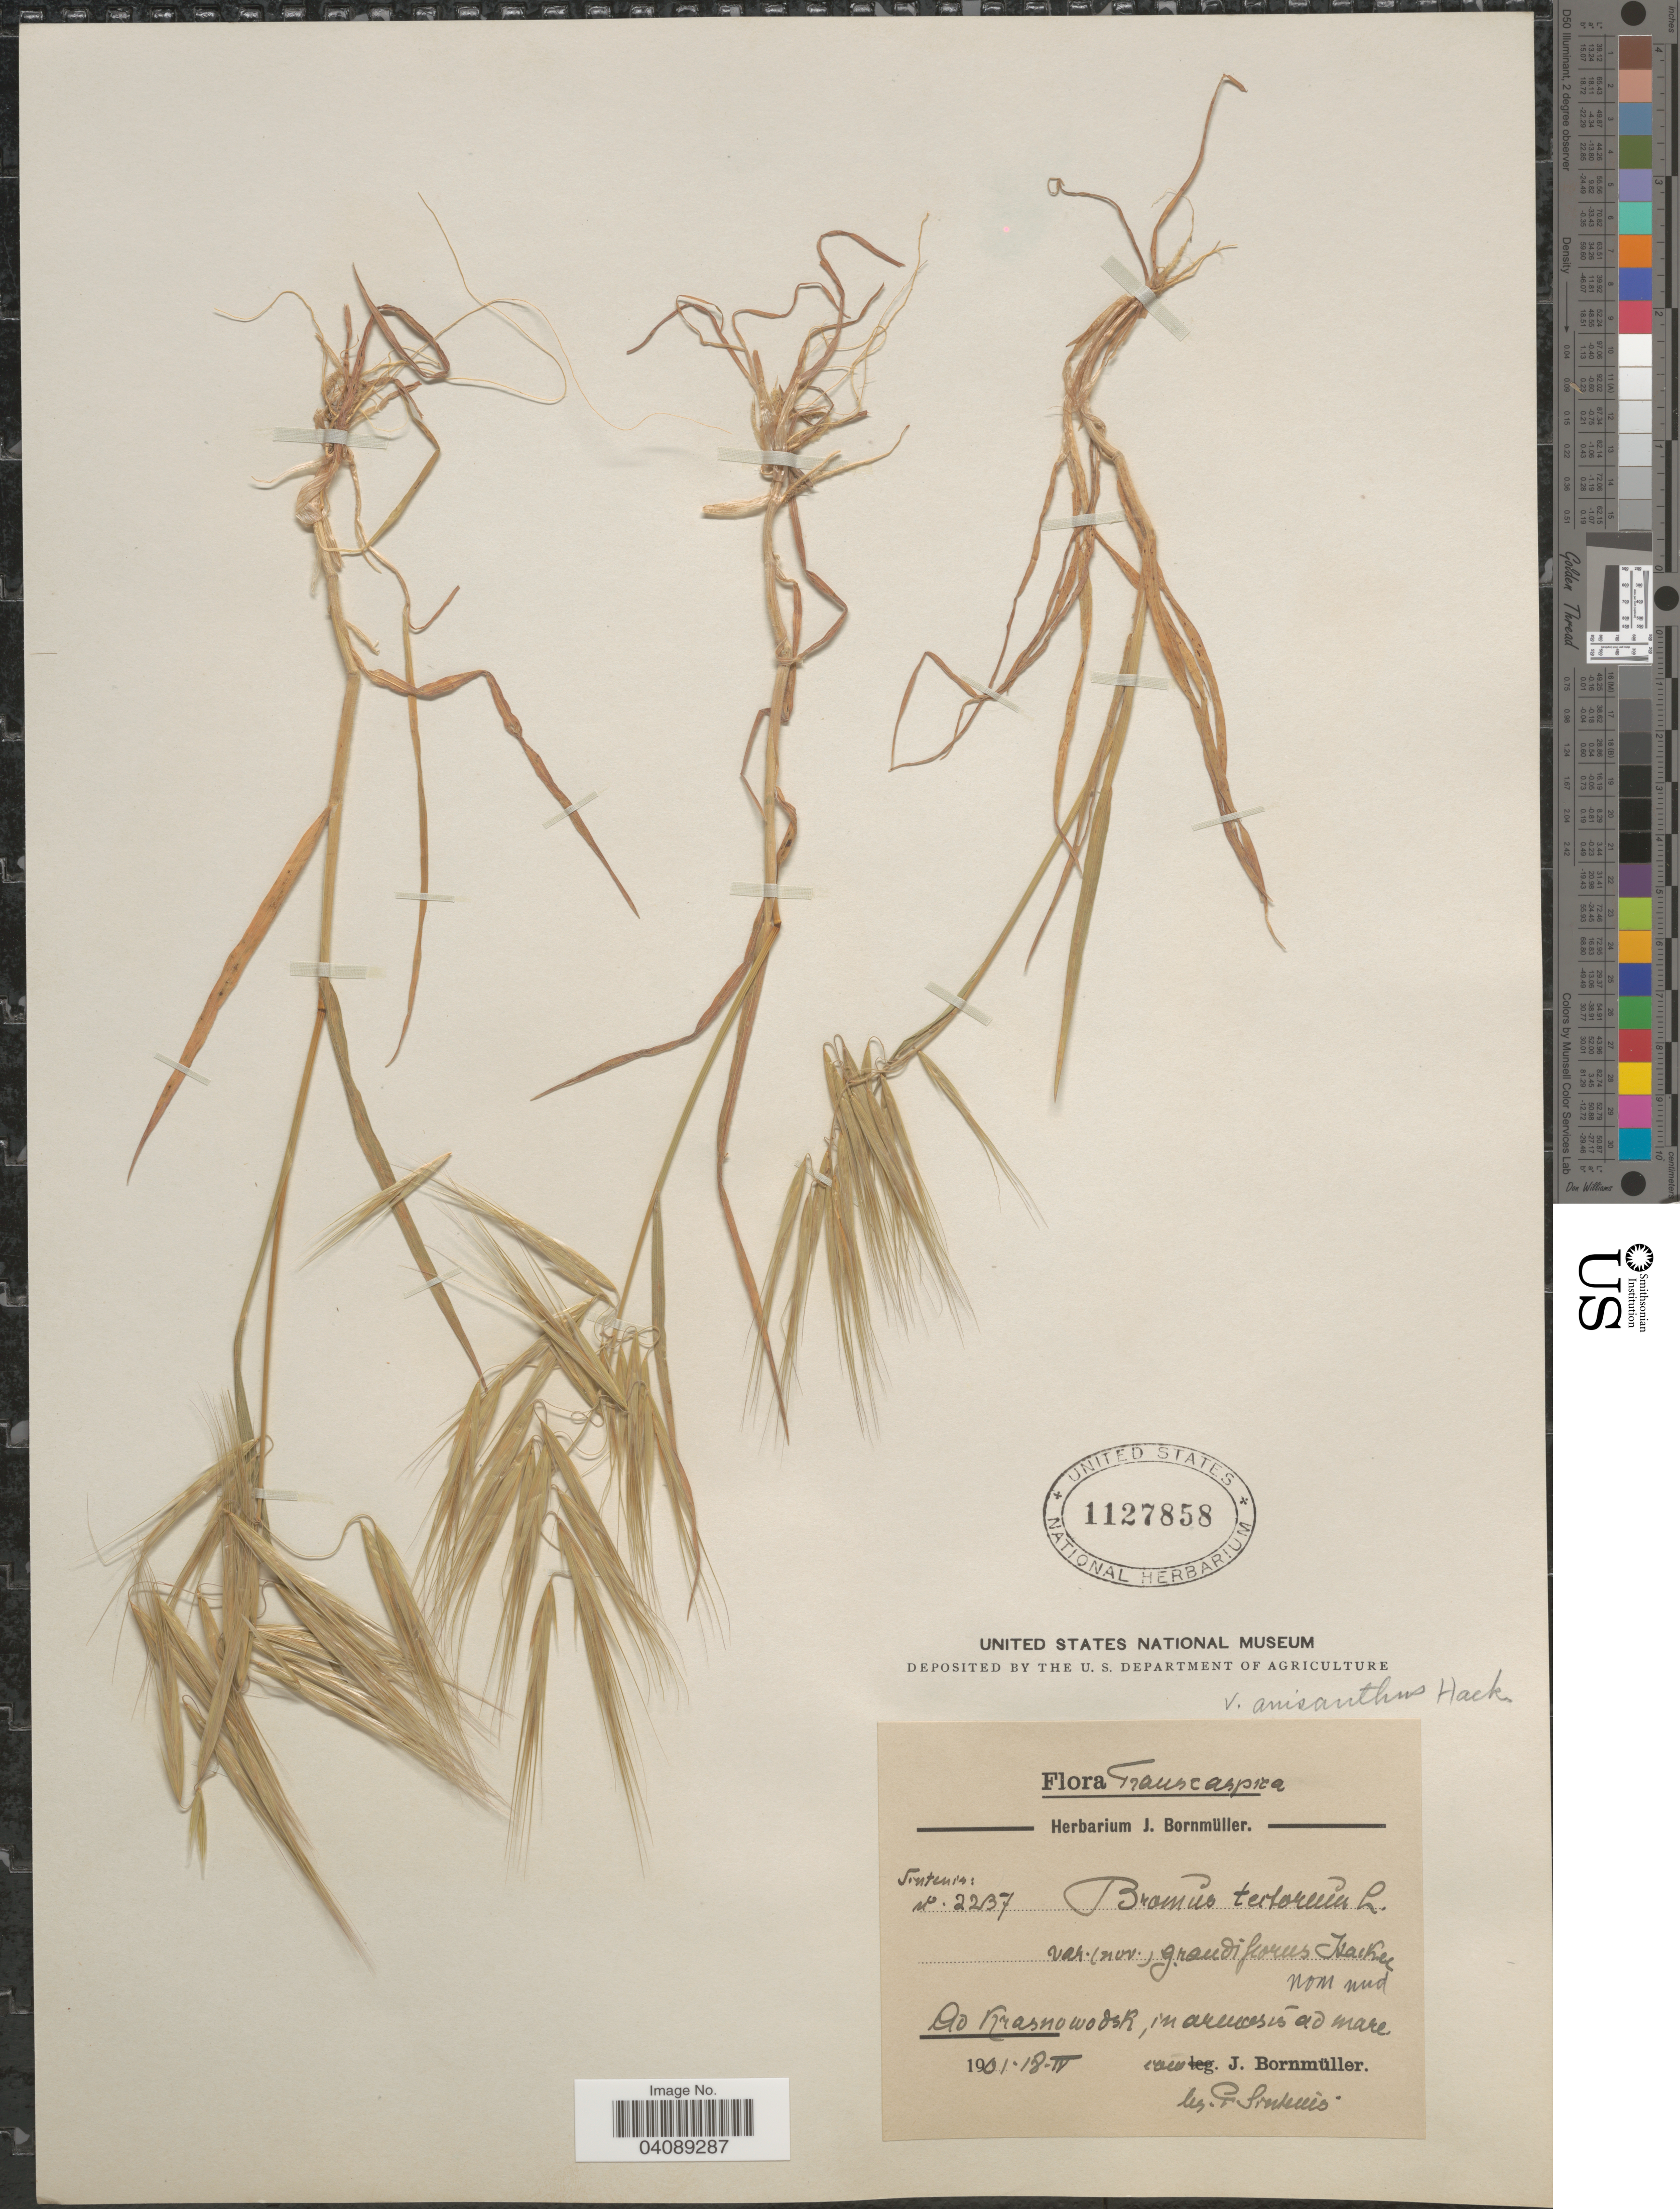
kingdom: Plantae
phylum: Tracheophyta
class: Liliopsida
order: Poales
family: Poaceae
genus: Bromus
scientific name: Bromus tectorum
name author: L.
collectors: P. Sintenis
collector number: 22137*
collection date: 1901-04-18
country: Turkmenistan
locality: Transcaspica. Ad Krasnowodek, in arenoisi ad mare.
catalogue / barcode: US 1127858